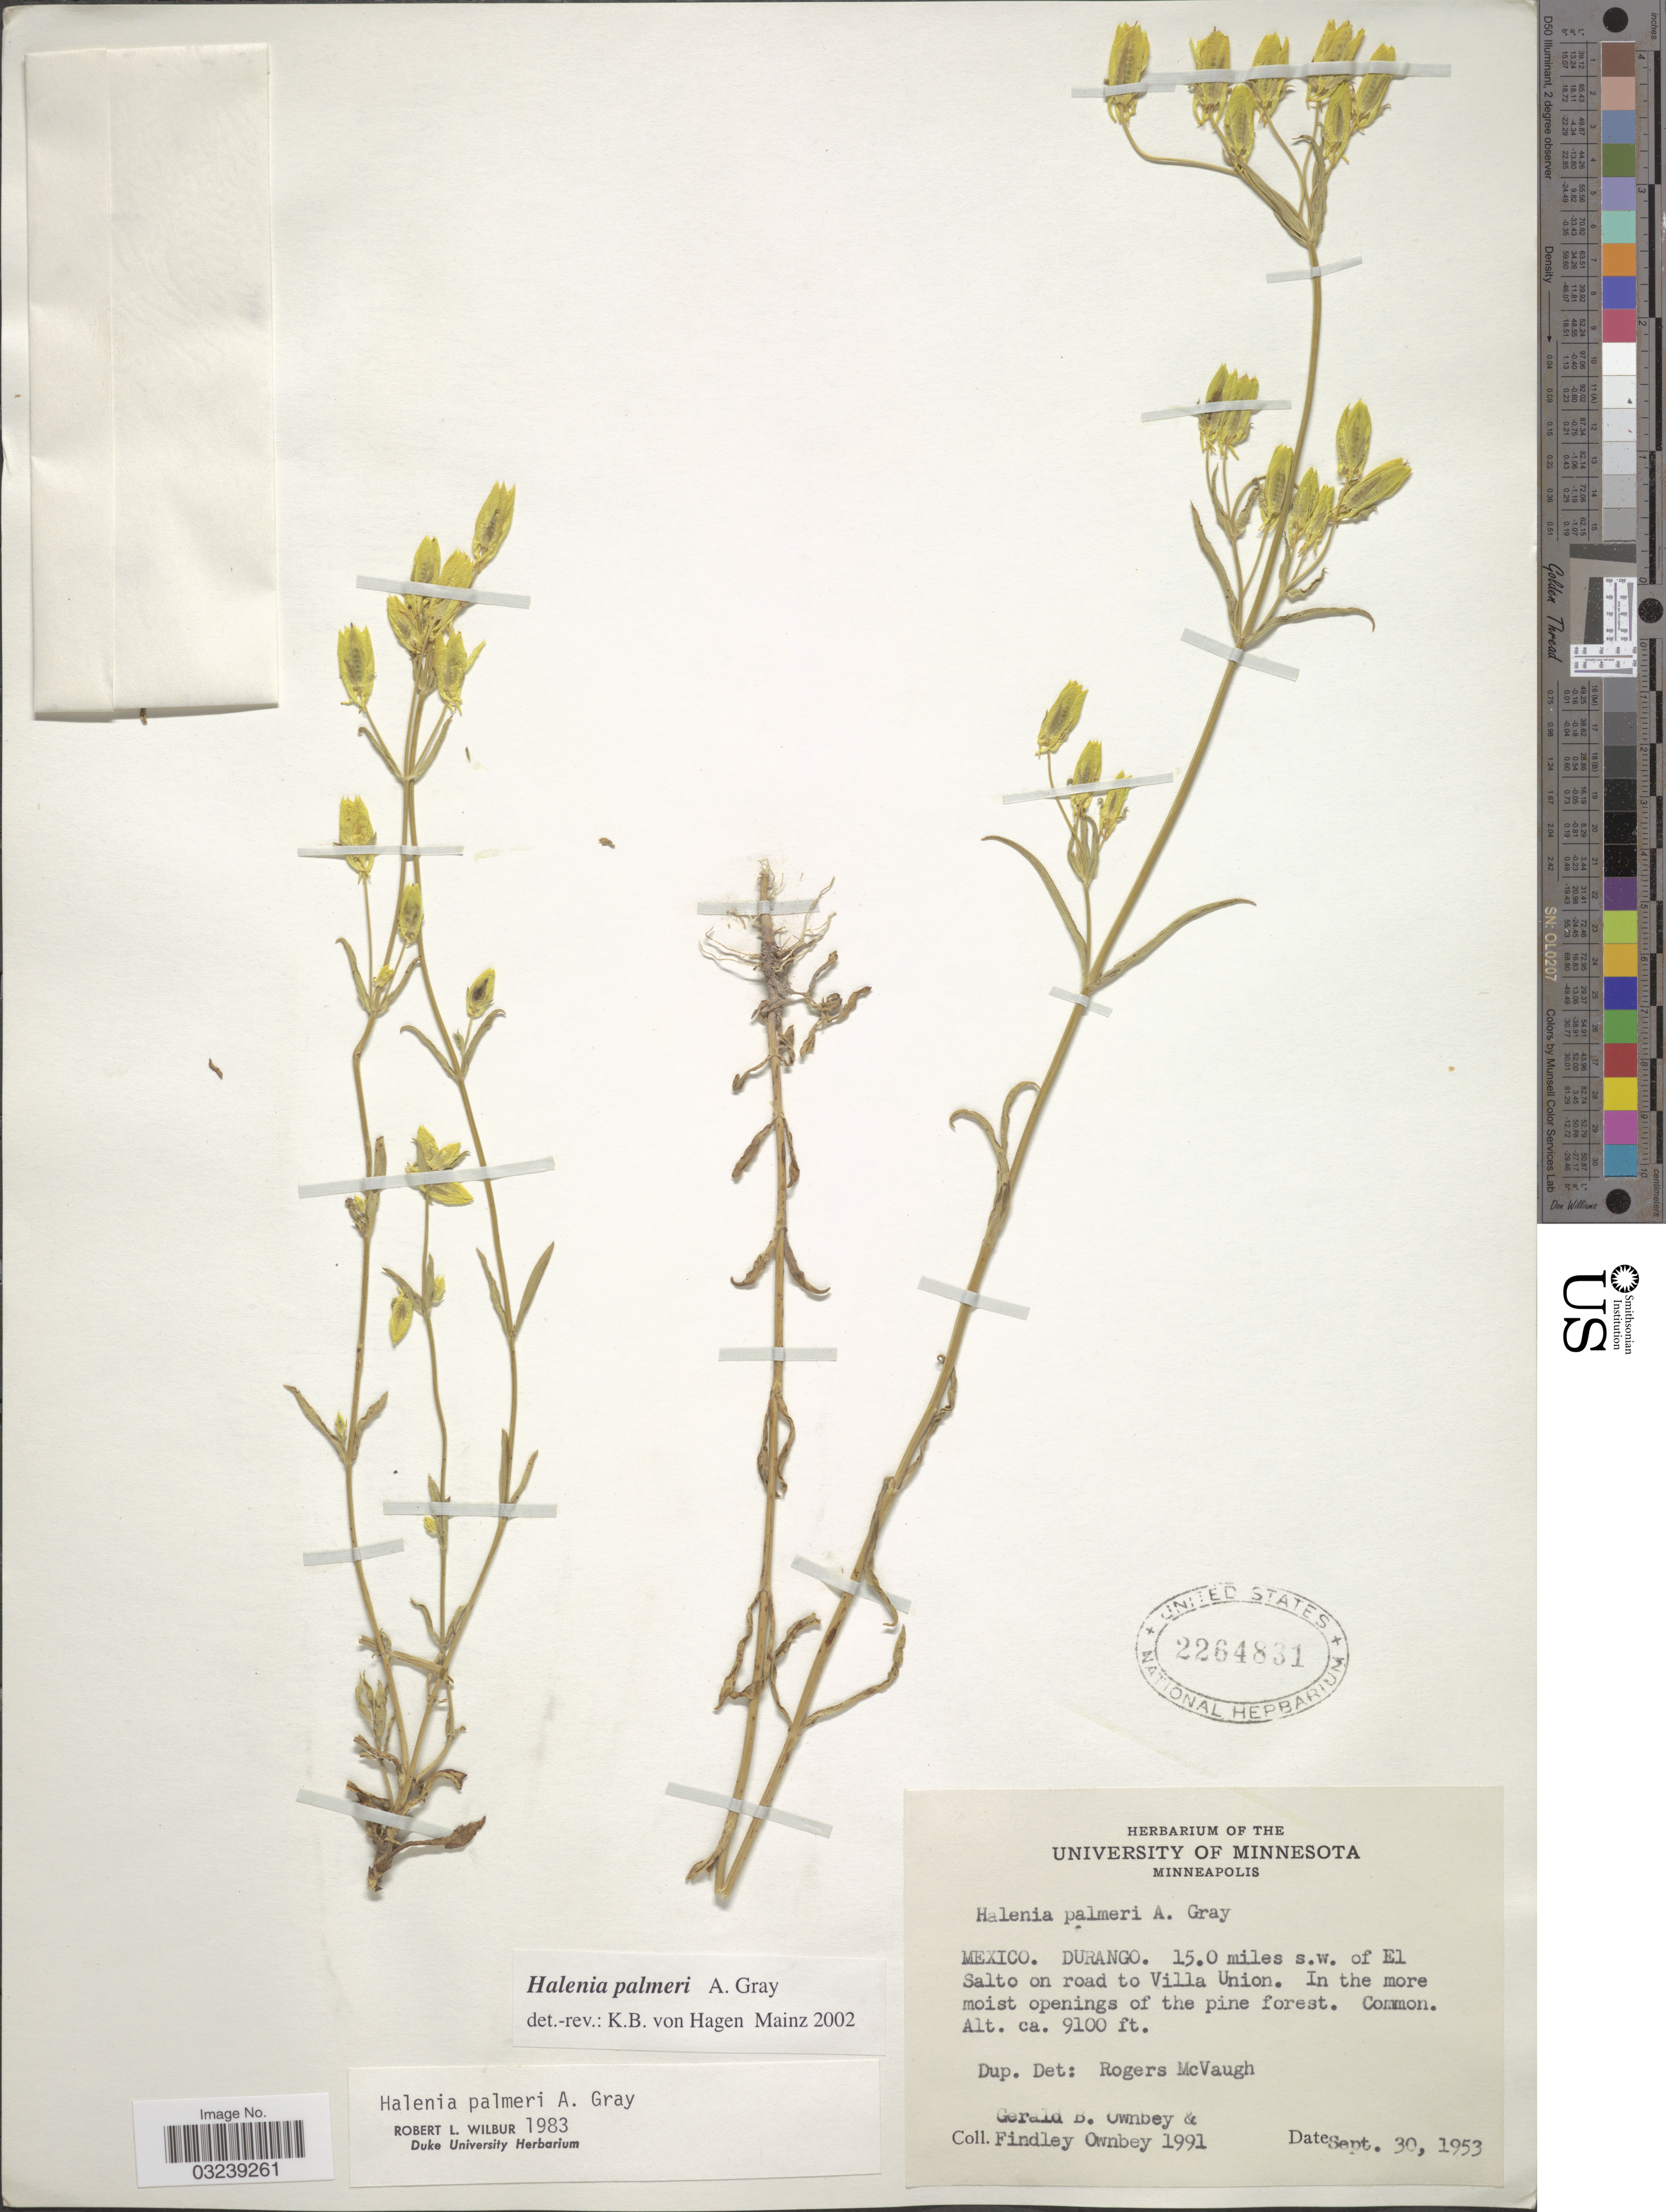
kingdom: Plantae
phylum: Tracheophyta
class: Magnoliopsida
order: Gentianales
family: Gentianaceae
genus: Halenia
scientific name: Halenia palmeri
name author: A. Gray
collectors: G. B. Ownbey & F. Ownbey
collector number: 1991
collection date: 1953-09-30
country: Mexico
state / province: Durango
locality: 15.0 miles s.w. of El Salto on road to Villa Union.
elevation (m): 2774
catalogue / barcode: US 2264831